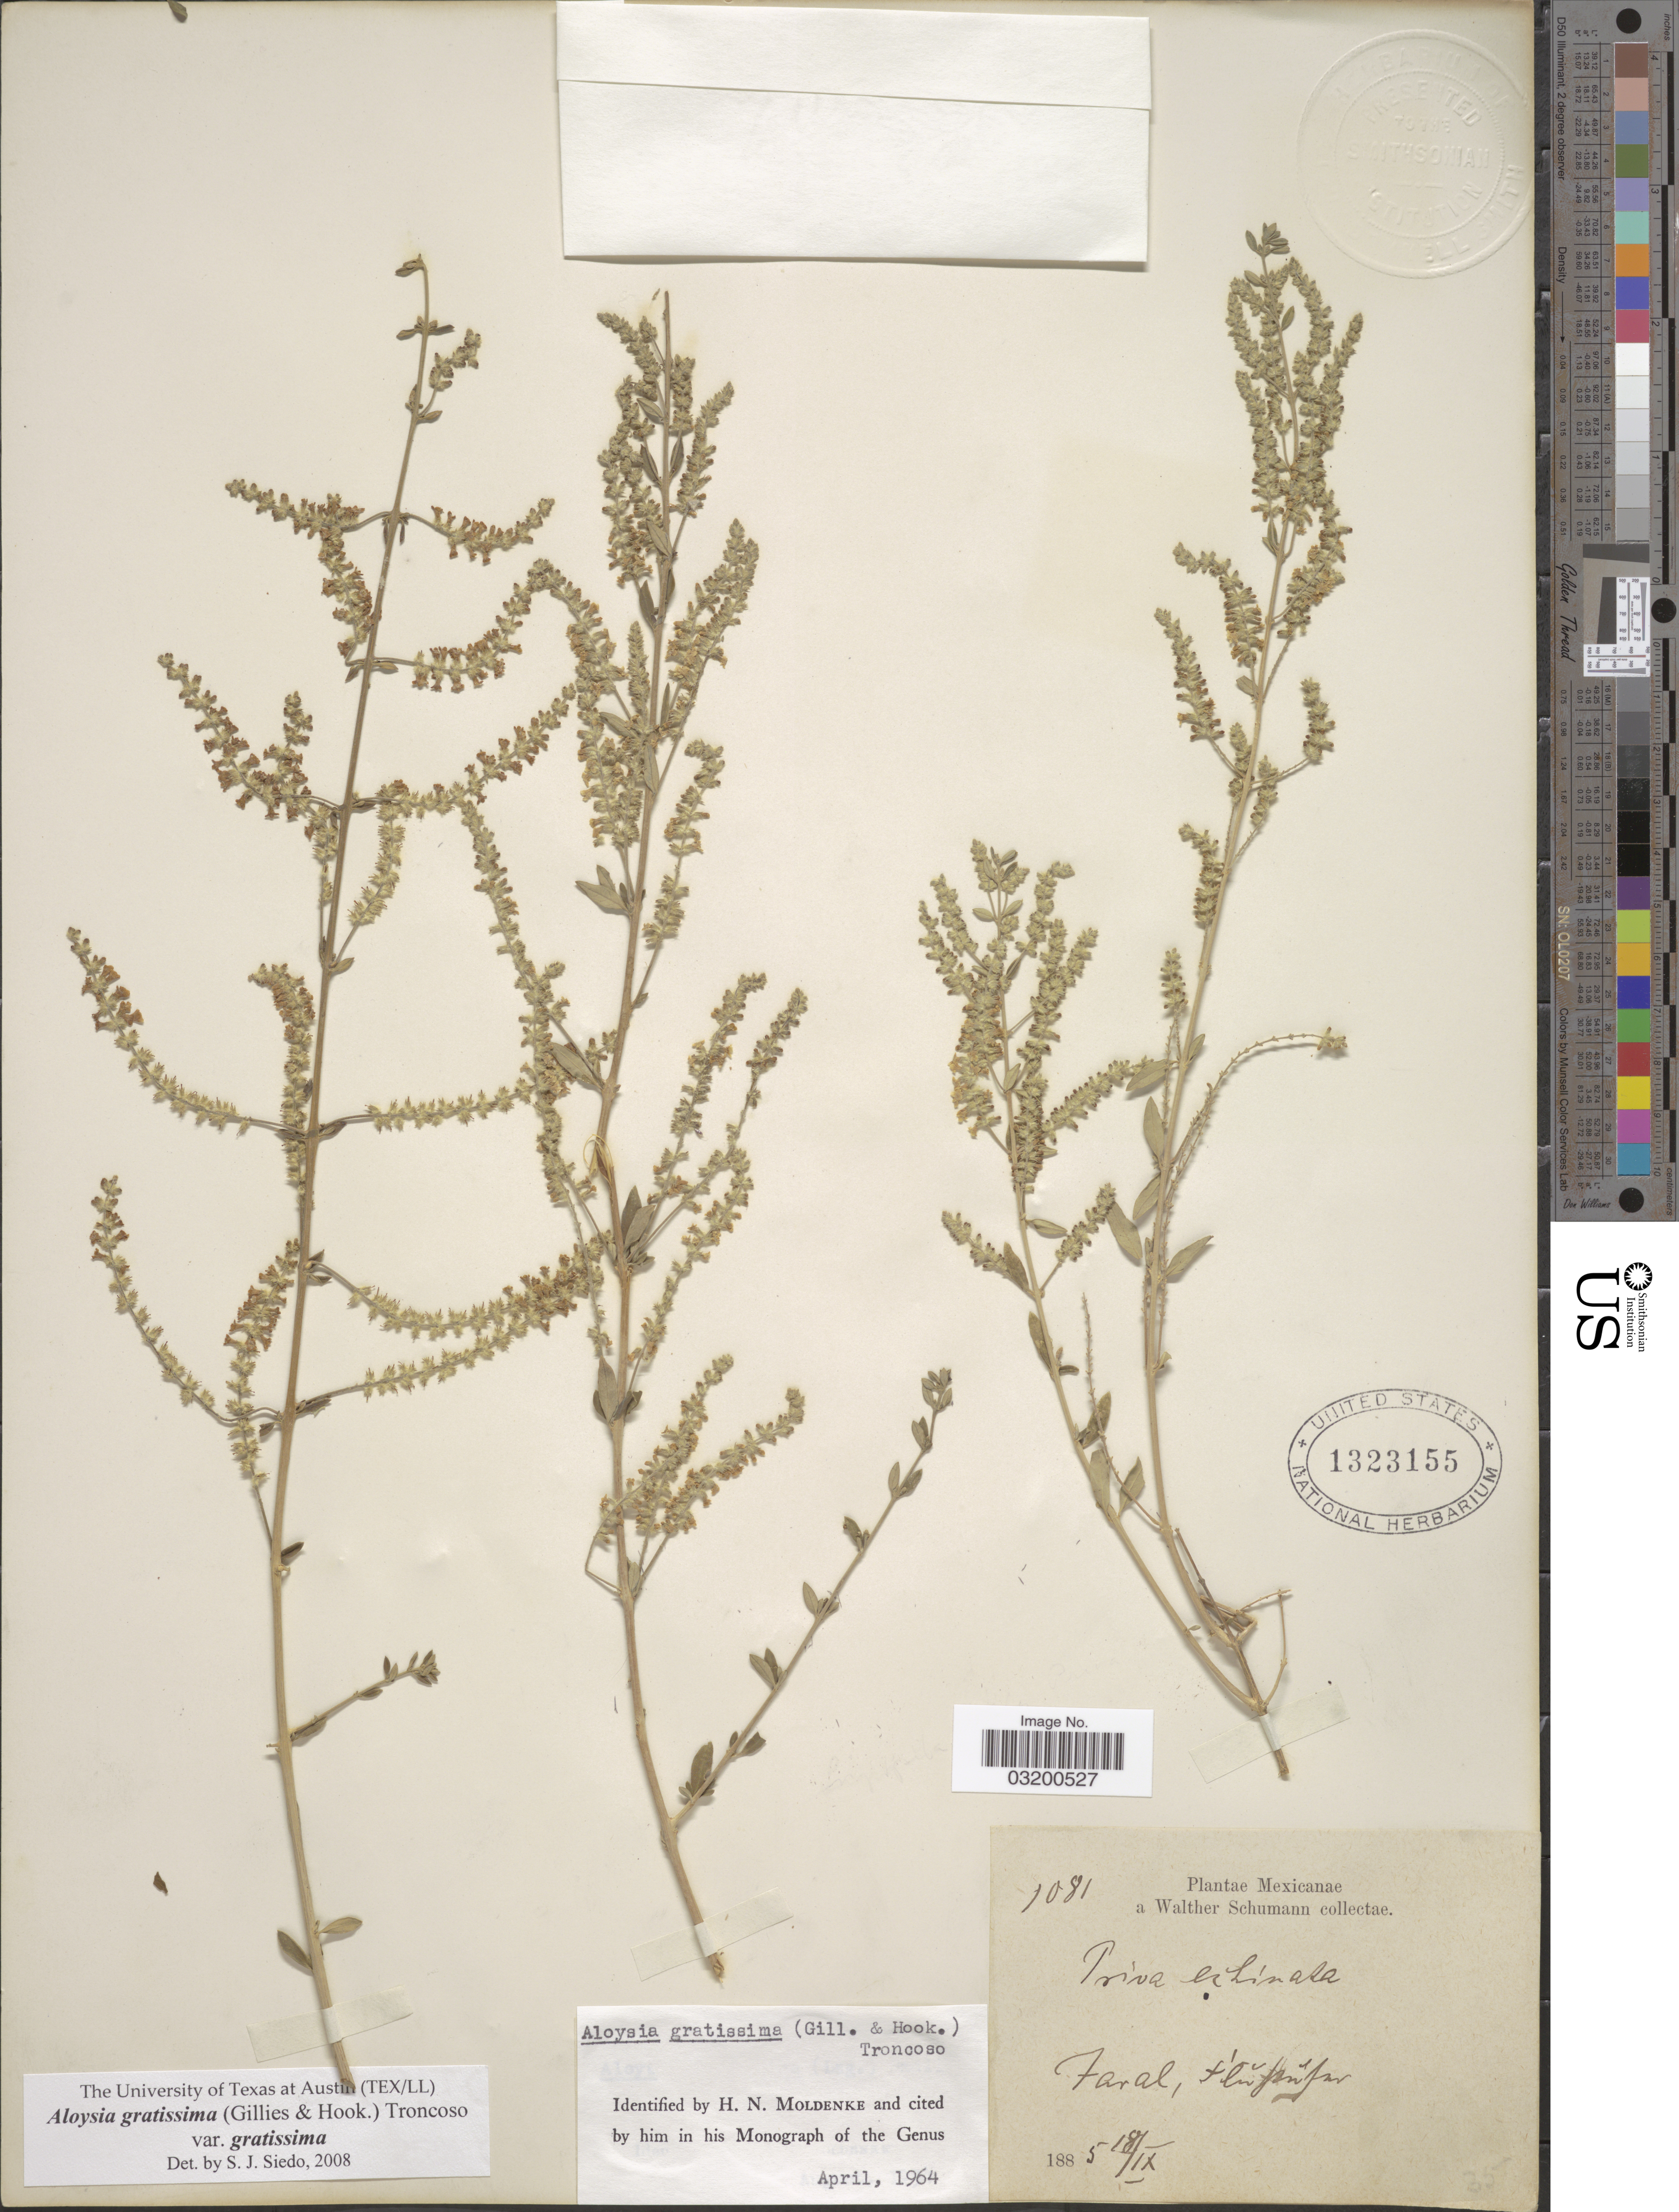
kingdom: Plantae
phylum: Tracheophyta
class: Magnoliopsida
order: Lamiales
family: Verbenaceae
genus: Aloysia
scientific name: Aloysia gratissima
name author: (Gillies & Hook.) Tronc.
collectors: W. Schumann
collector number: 1081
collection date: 1885-09-18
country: Mexico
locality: Jaral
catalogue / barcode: US 1323155